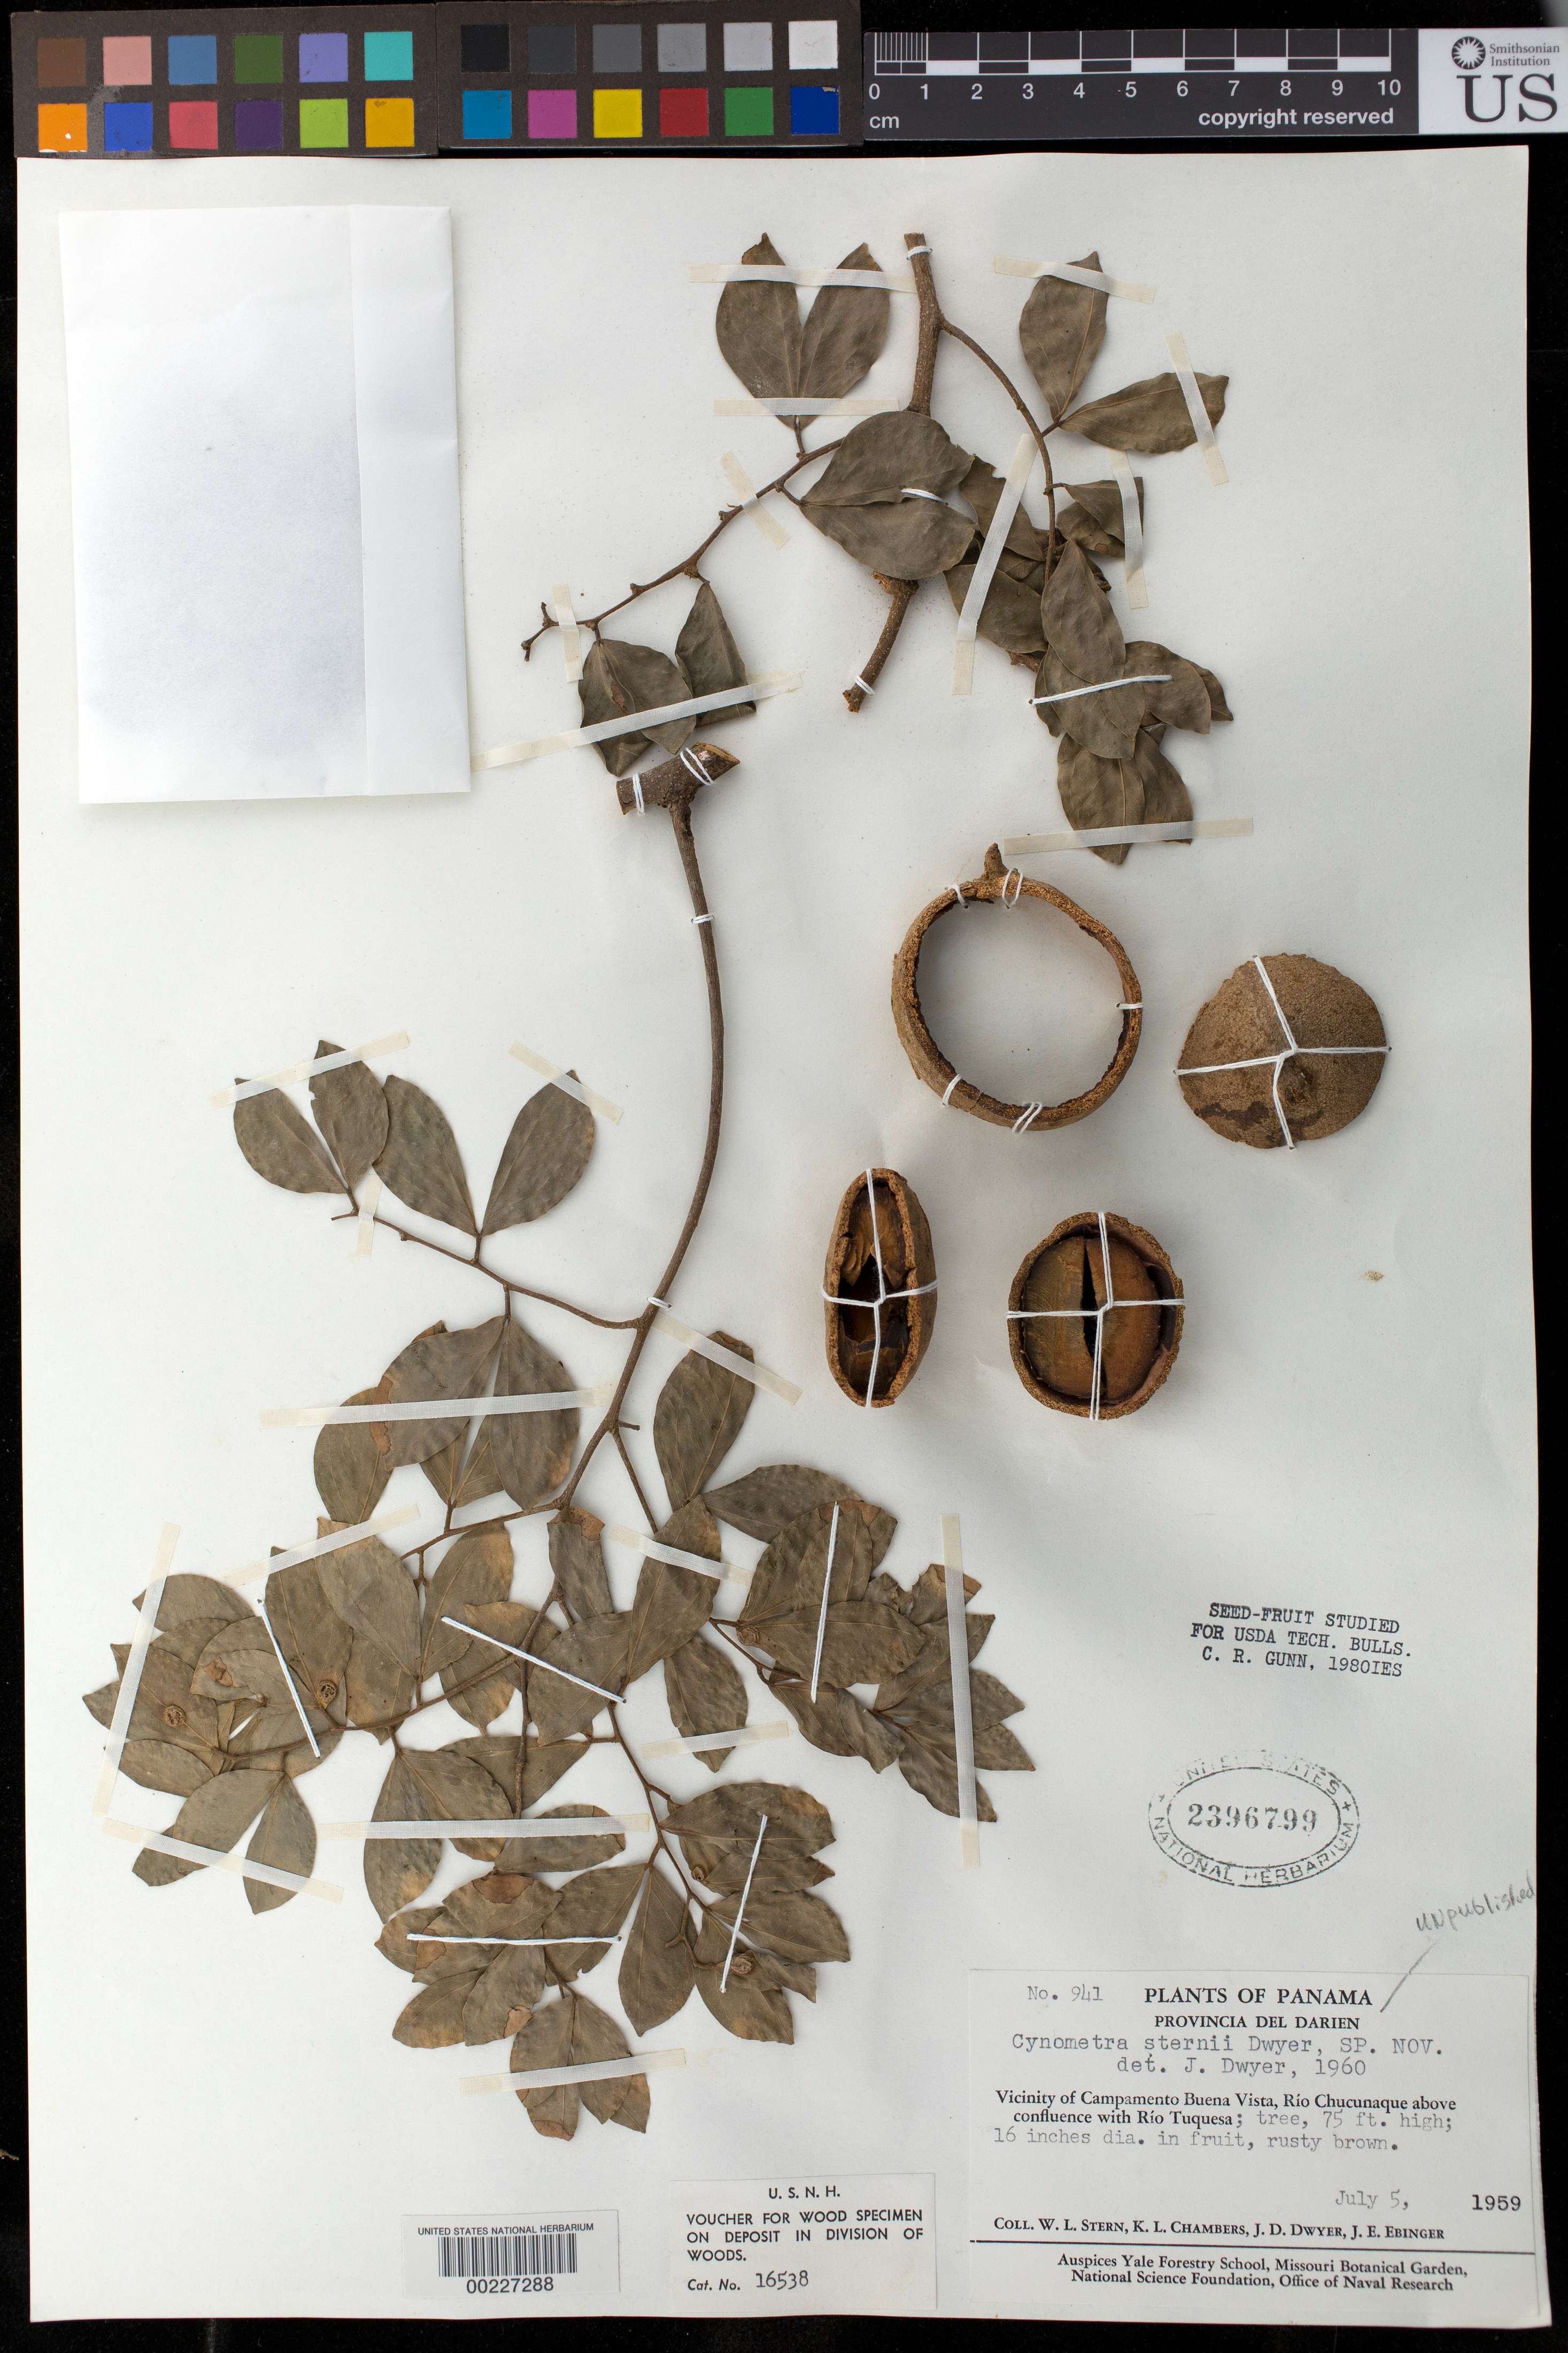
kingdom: Plantae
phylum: Tracheophyta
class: Magnoliopsida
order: Fabales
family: Fabaceae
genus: Cynometra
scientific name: Cynometra dwyerii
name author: Rados.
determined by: Radosavljevic, Aleksandar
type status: Holotype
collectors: W. L. Stern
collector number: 941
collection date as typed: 05 Jul 1959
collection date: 1959-07-05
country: Panama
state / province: Darién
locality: Vicinity of Campamento Buena Vista, Rio Chucunaque above confluence with Rio Tuquesa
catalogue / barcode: US 2396799